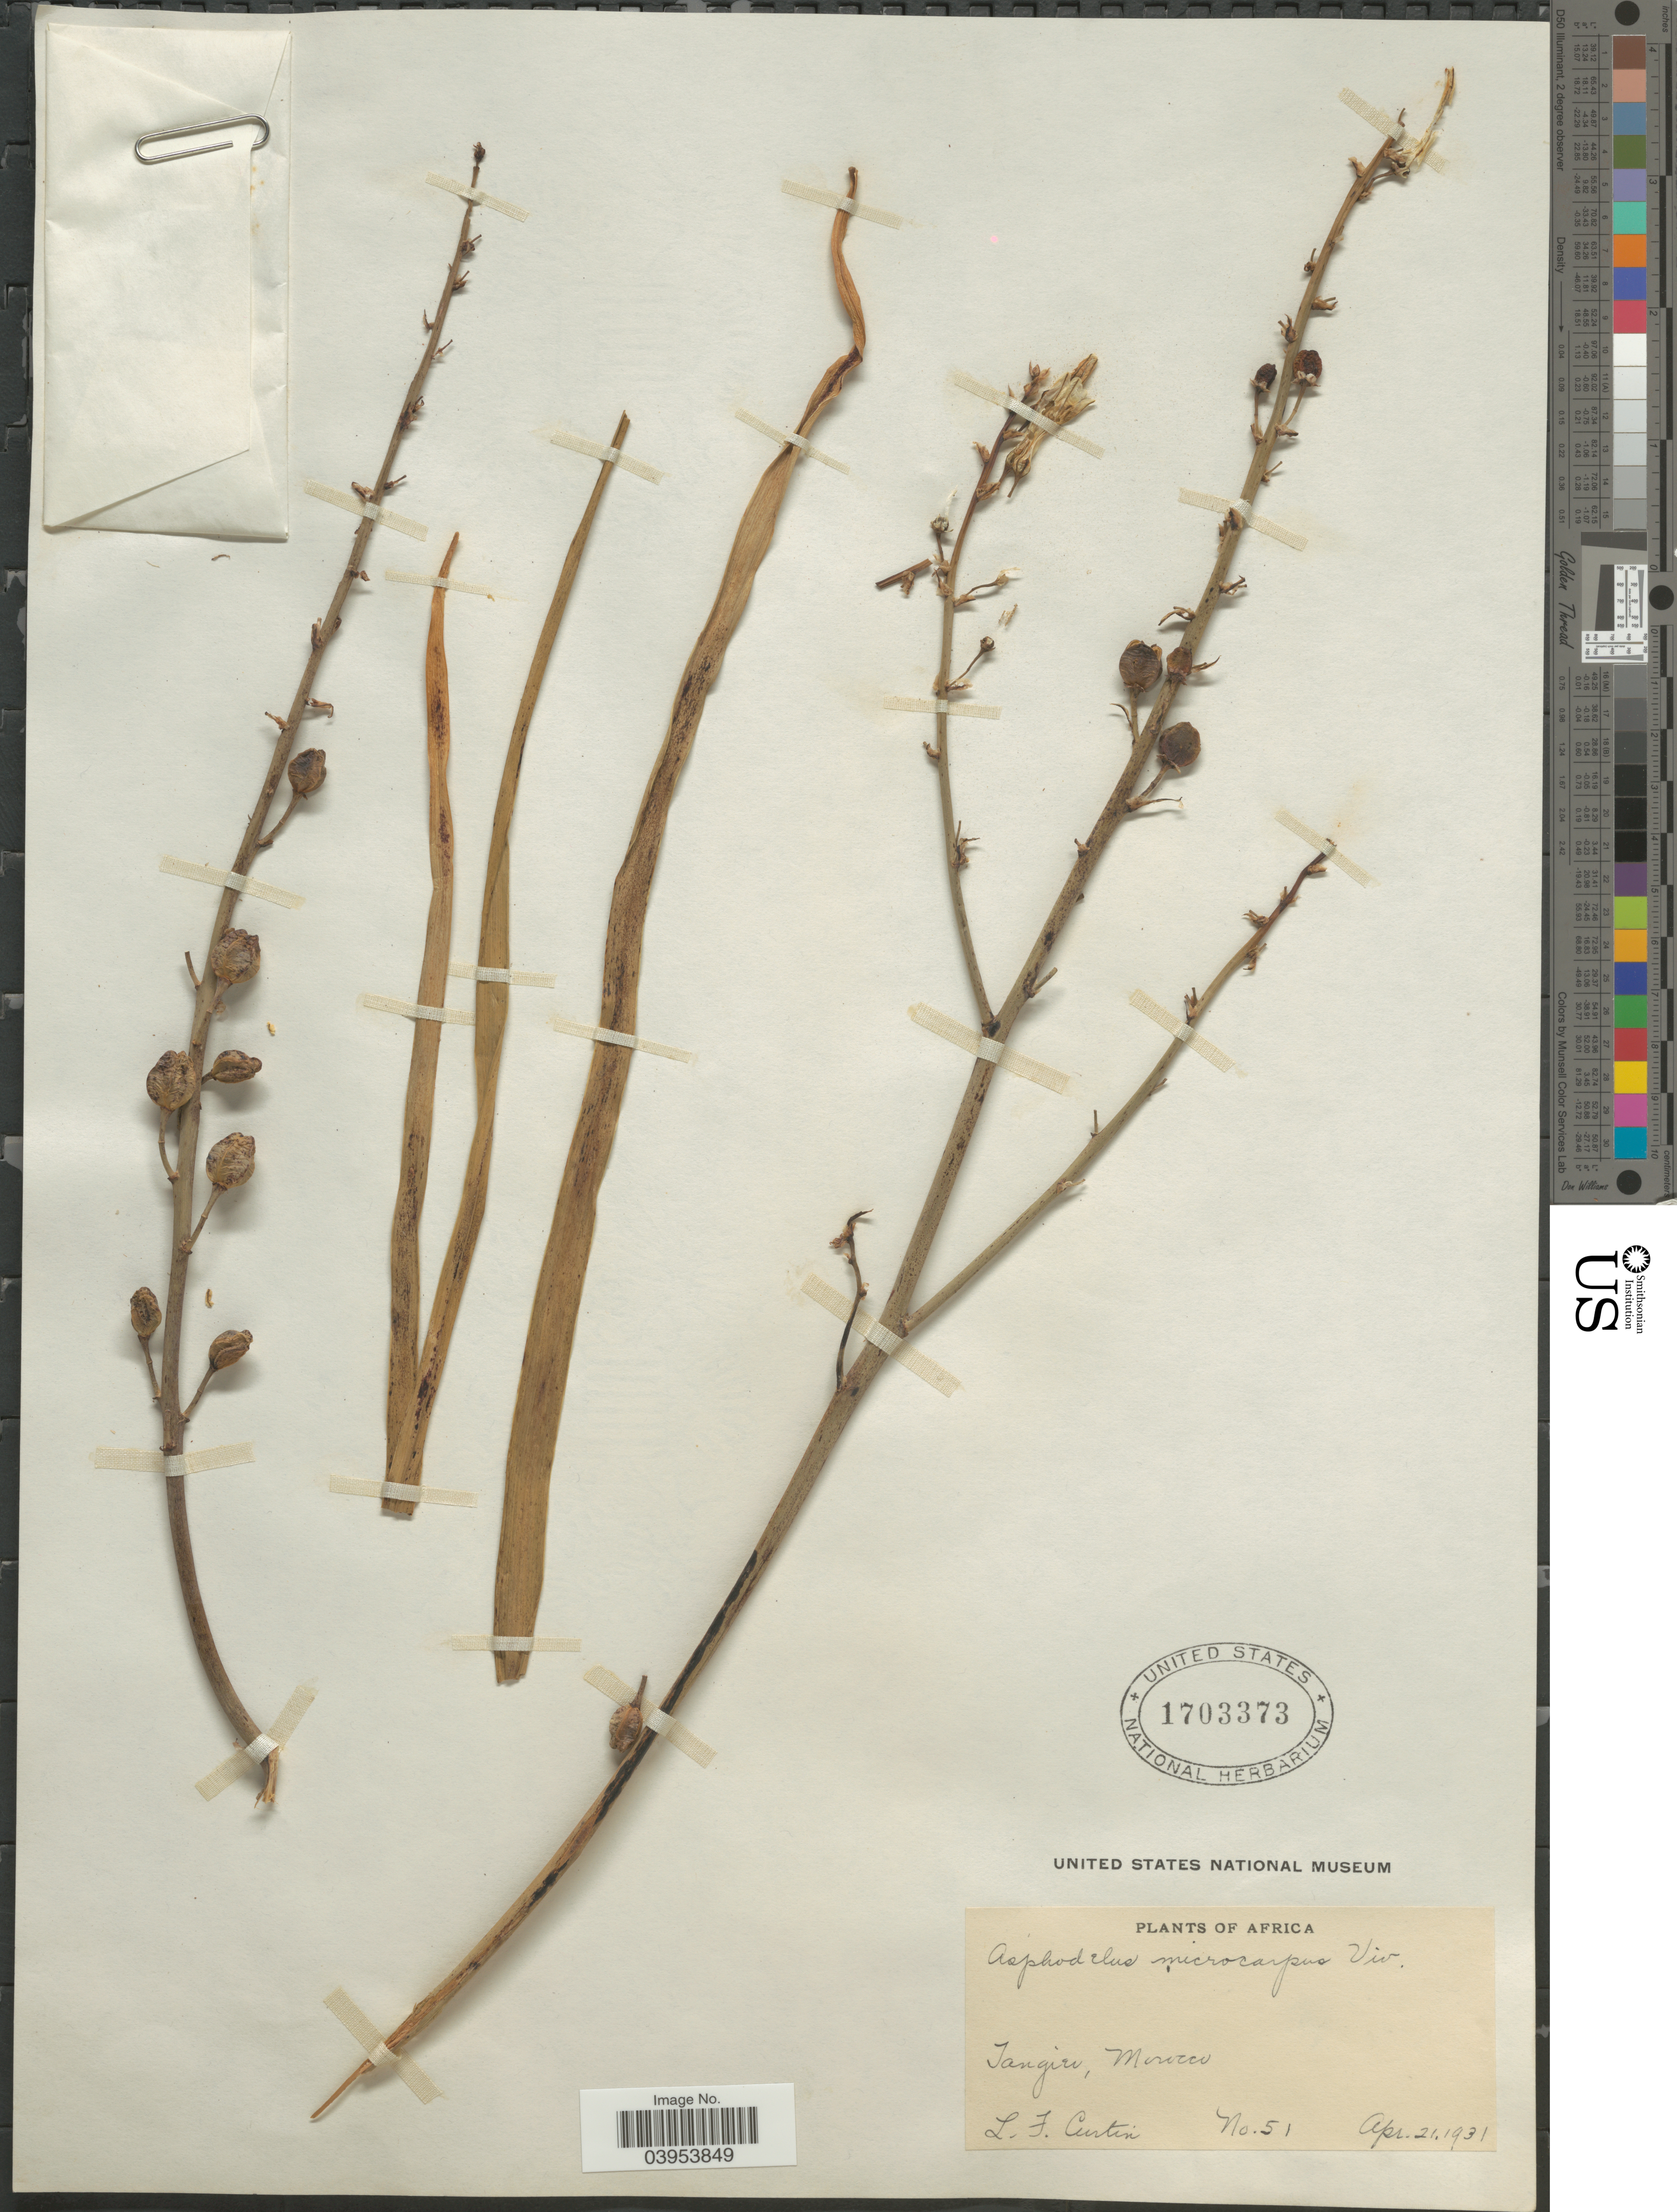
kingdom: Plantae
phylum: Tracheophyta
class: Liliopsida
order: Asparagales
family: Asphodelaceae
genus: Asphodelus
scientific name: Asphodelus microcarpus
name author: Salzm. & Viv.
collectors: L. Curtin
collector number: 51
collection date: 1931-04-21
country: Morocco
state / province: Tanger-Tétouan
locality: Tangier.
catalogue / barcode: US 1703373